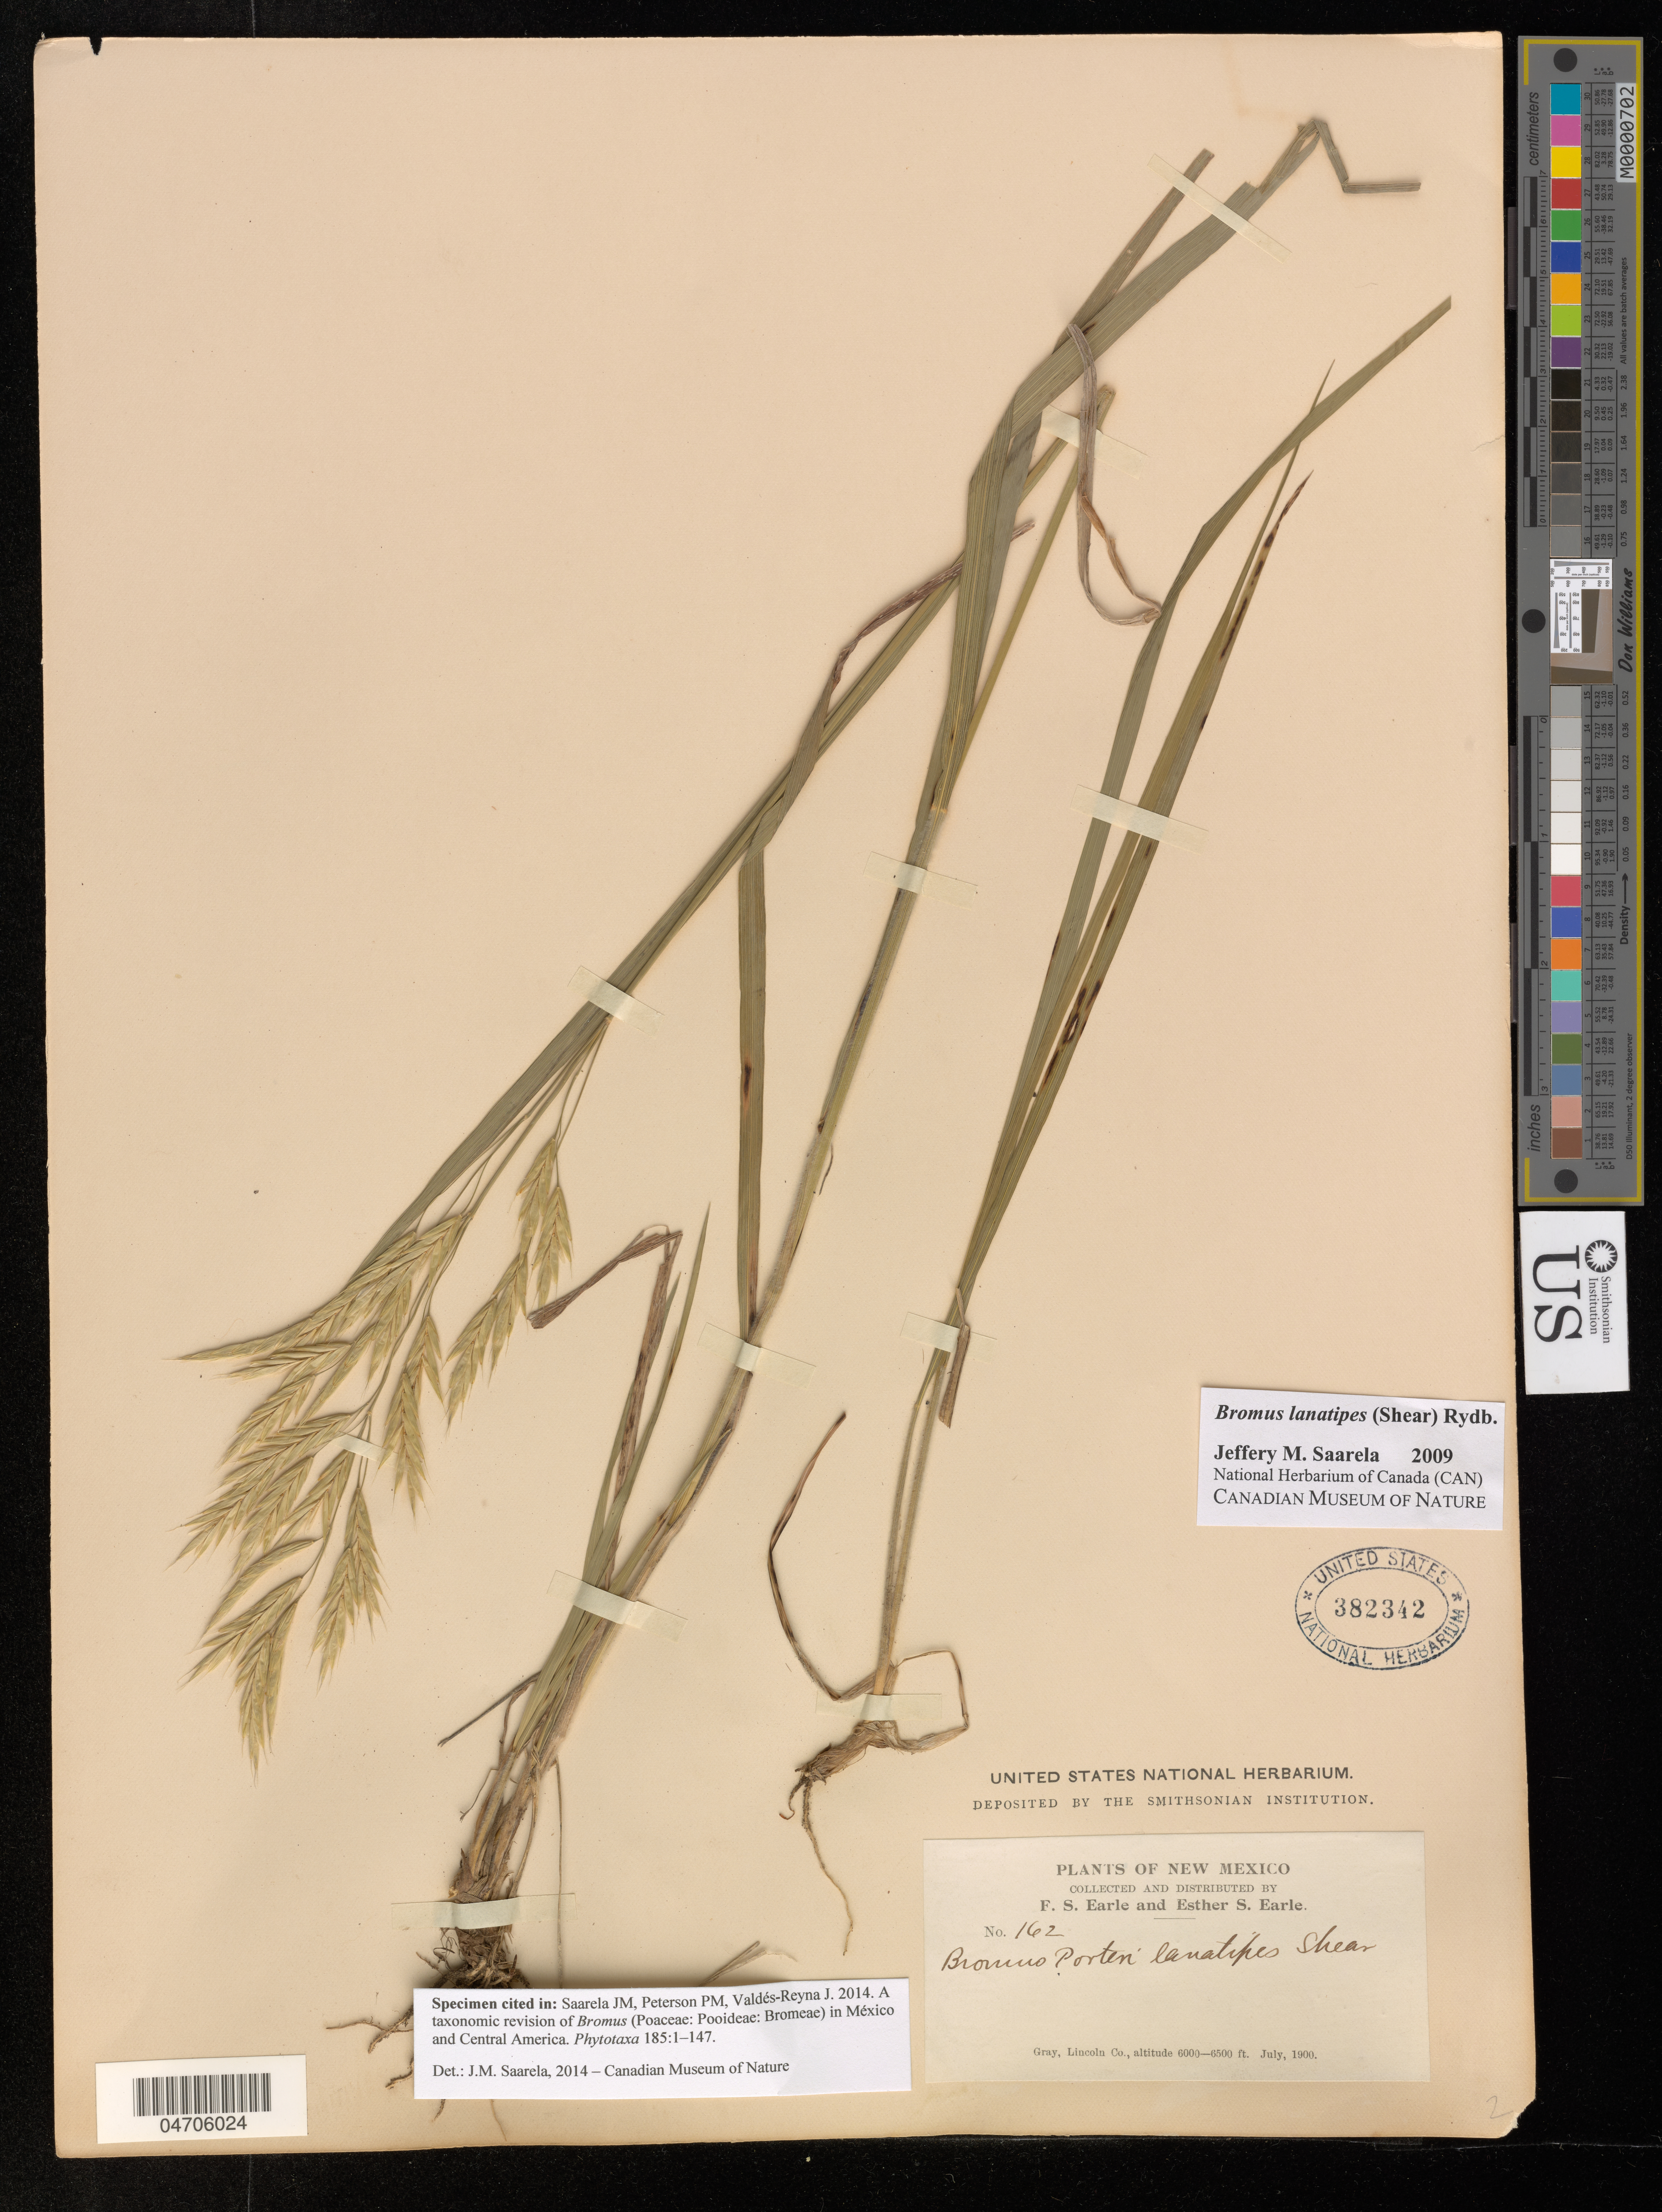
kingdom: Plantae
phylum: Tracheophyta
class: Liliopsida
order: Poales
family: Poaceae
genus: Bromus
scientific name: Bromus lanatipes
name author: (Shear) Rydb.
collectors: F. S. Earle & E. S. Earle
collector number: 162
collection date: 1900-07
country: United States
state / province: New Mexico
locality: Gray, Lincoln Co.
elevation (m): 1829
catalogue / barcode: US 382342